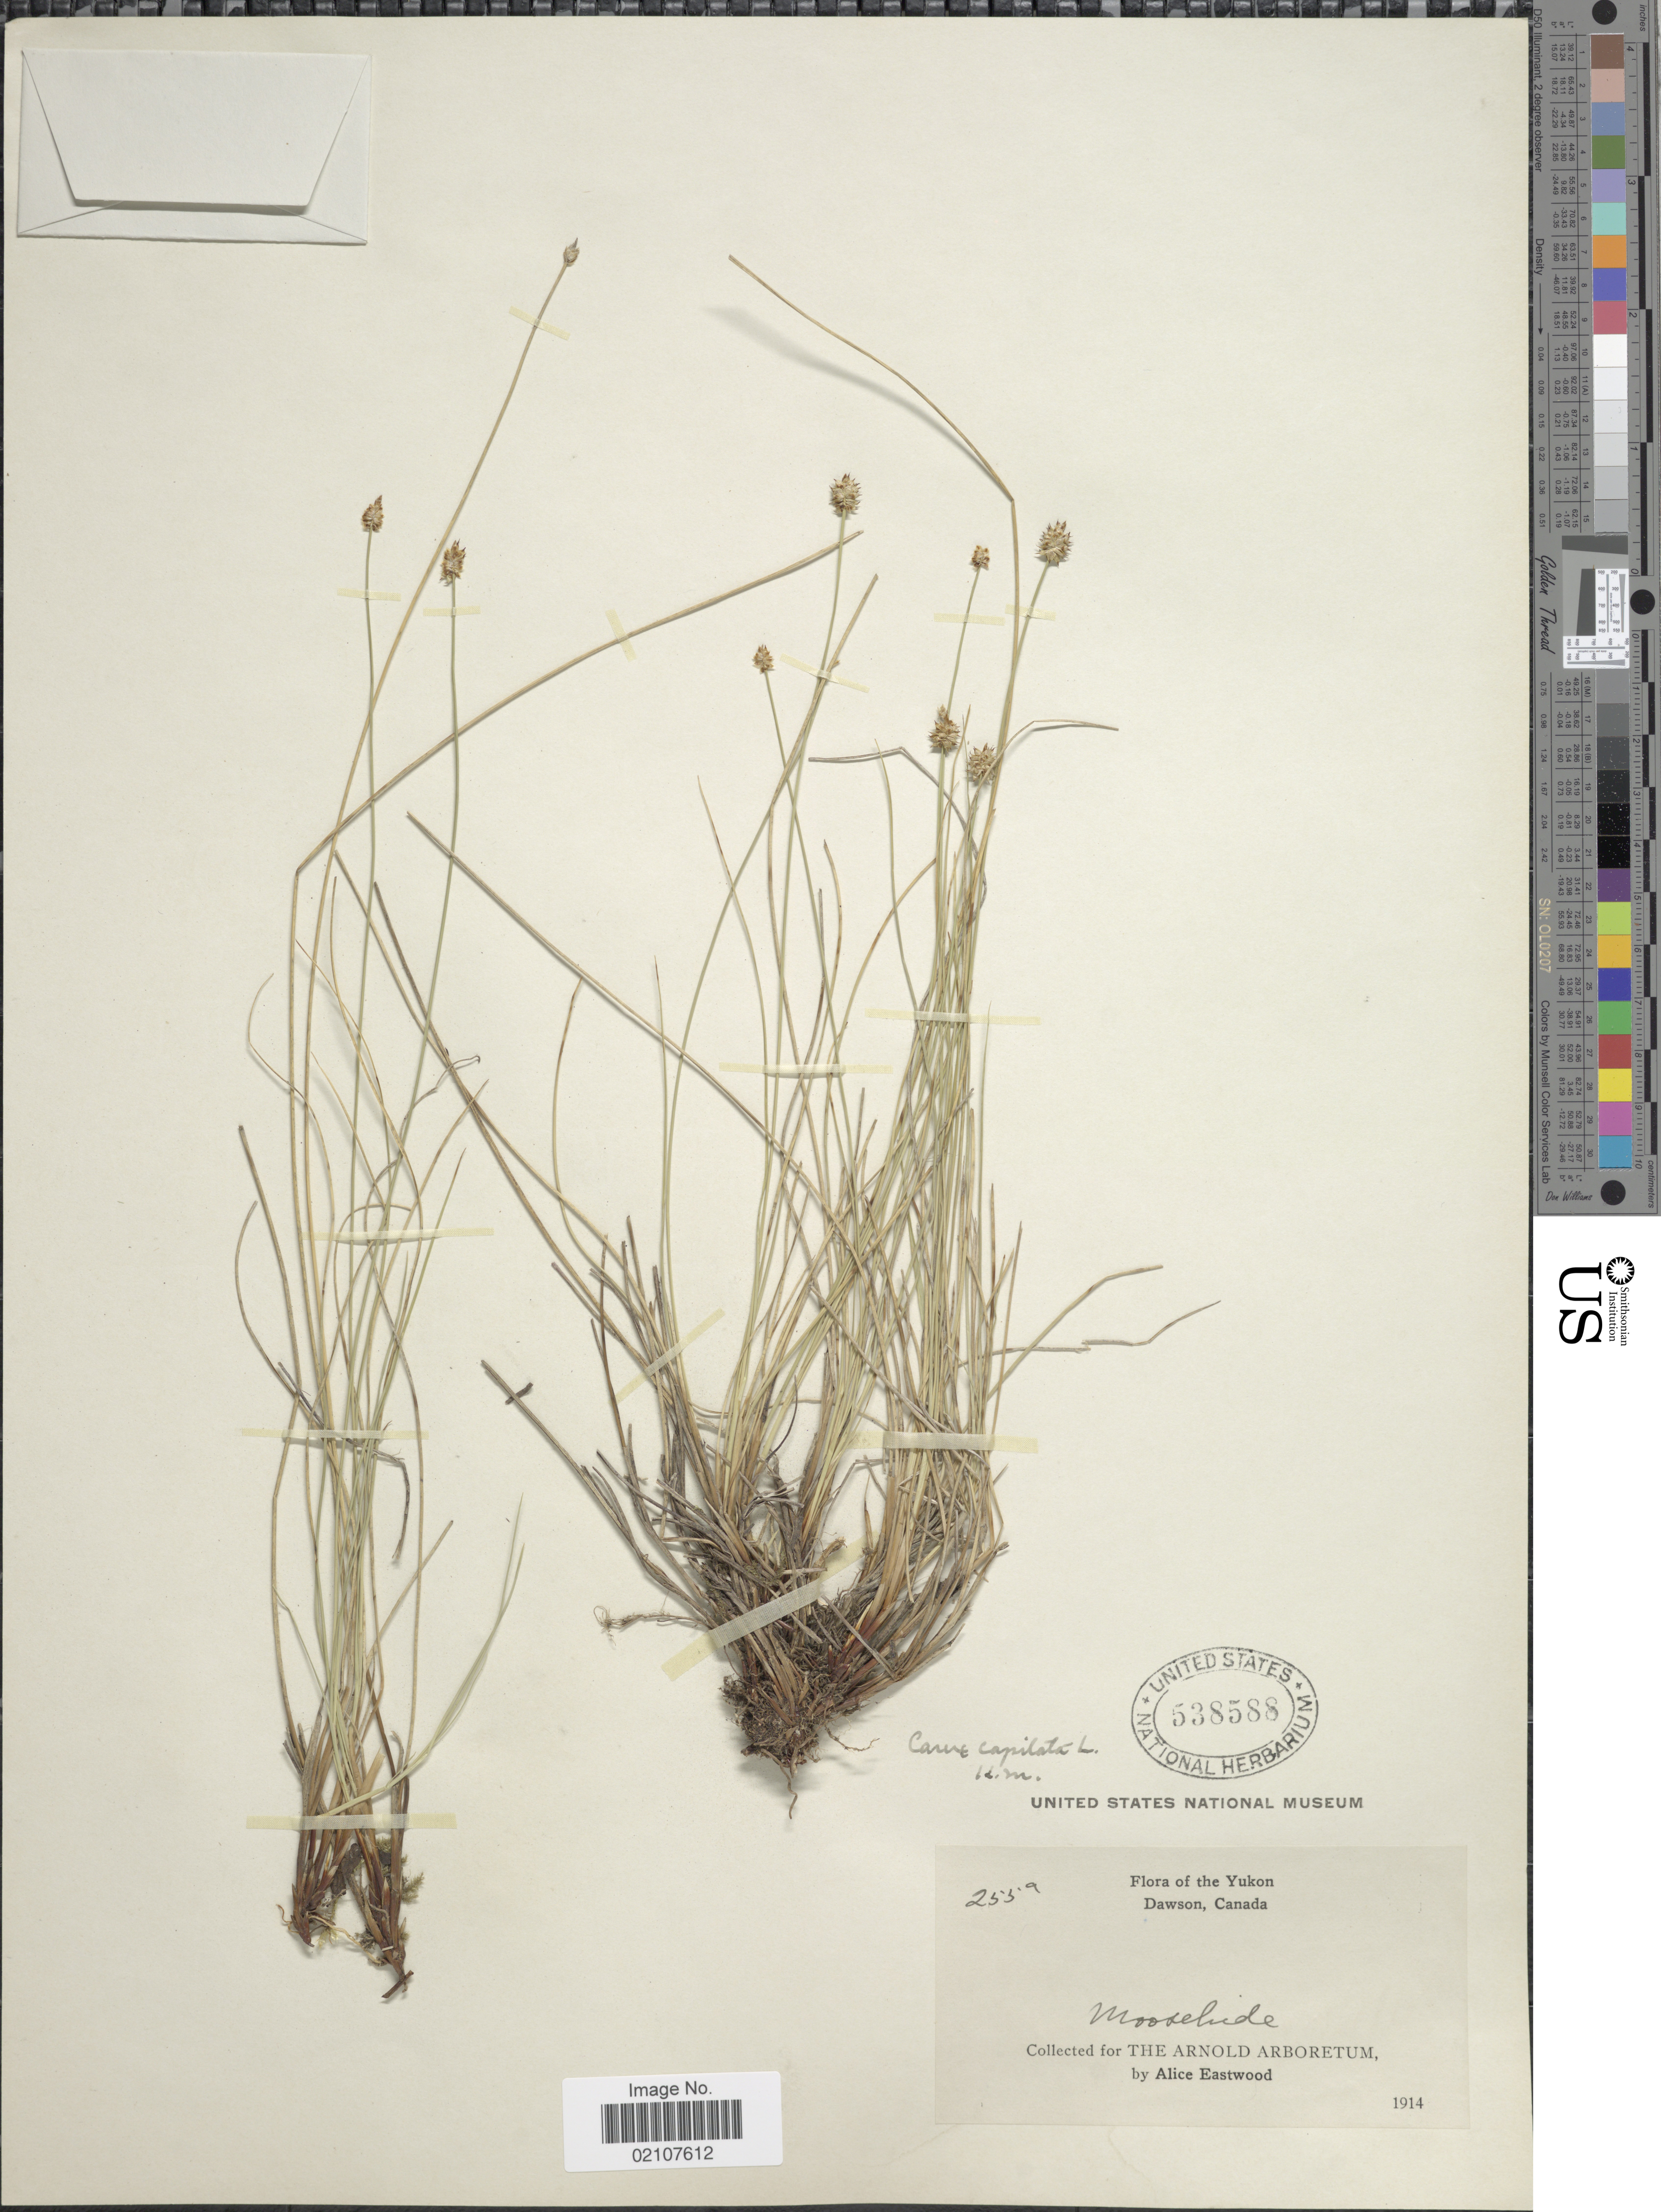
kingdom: Plantae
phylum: Tracheophyta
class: Liliopsida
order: Poales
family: Cyperaceae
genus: Carex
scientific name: Carex capitata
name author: L.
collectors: A. Eastwood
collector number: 255a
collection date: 1914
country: Canada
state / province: Yukon Territory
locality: Yukon, Dawson, Canada. Moosehide.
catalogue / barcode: US 538588